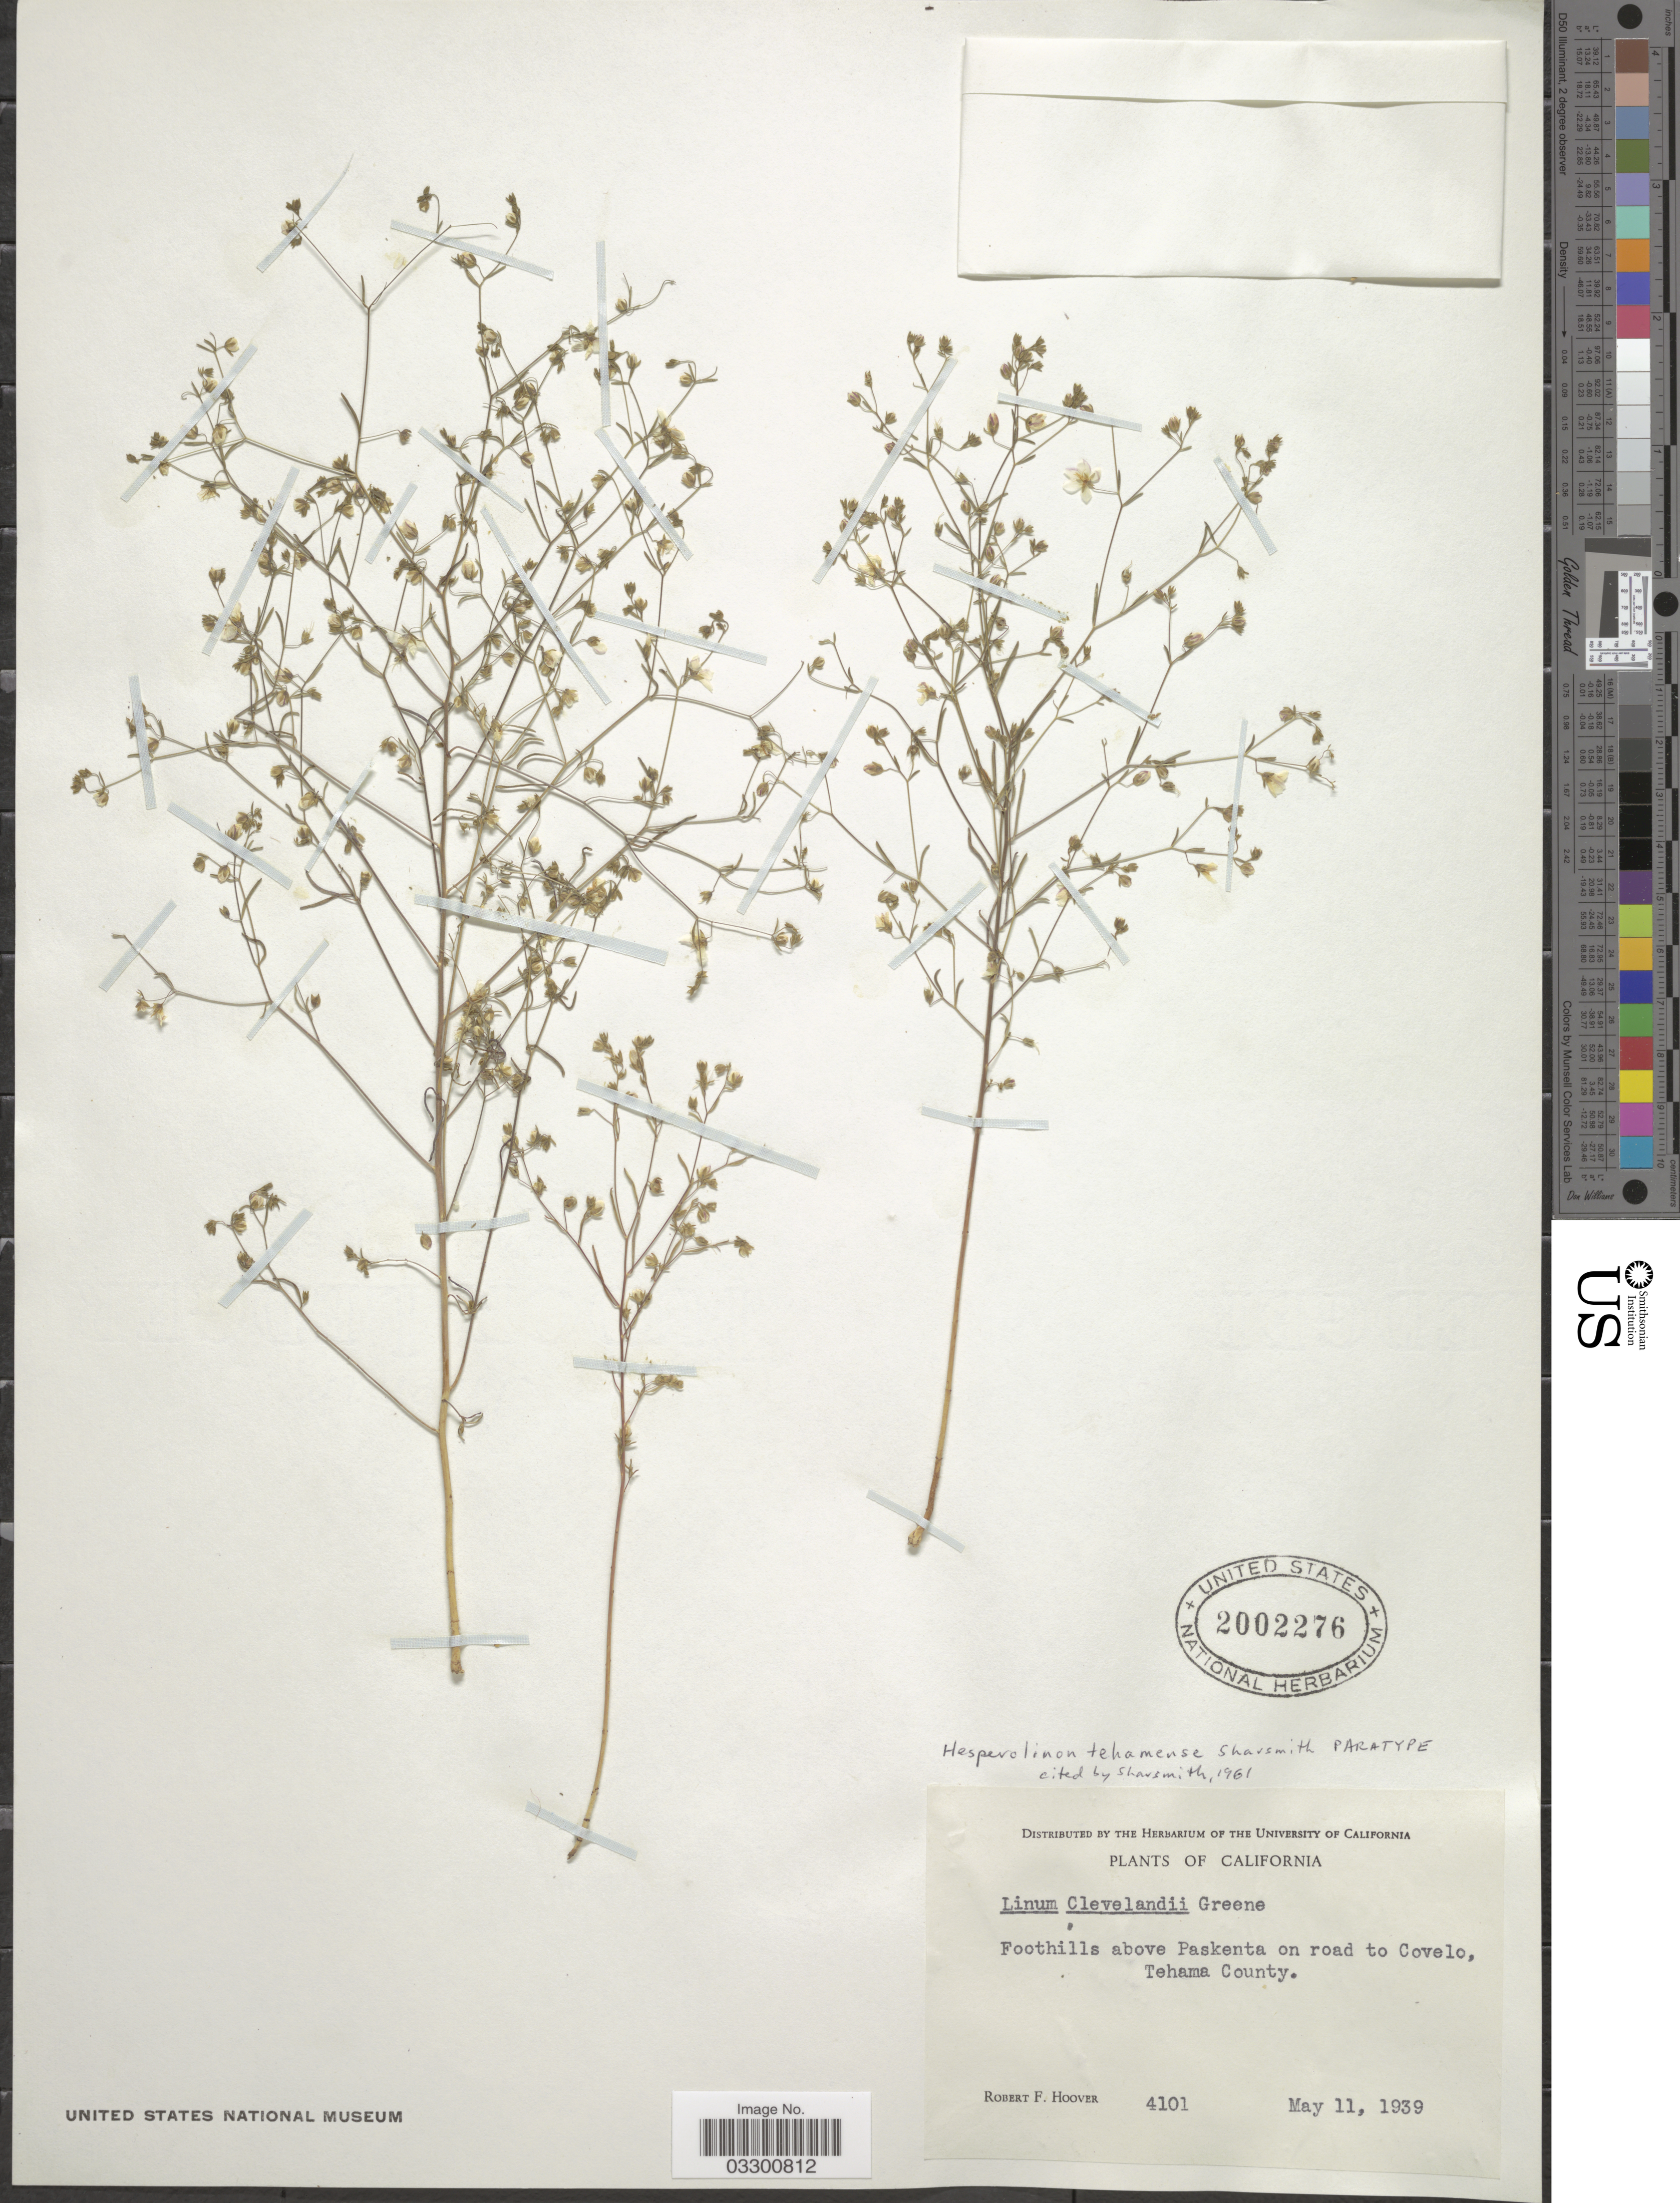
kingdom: Plantae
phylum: Tracheophyta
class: Magnoliopsida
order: Malpighiales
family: Linaceae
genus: Linum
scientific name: Linum tehamense (H. Sharsm.) comb. nov. ined.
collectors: R. F. Hoover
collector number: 4101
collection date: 1939-05-11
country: United States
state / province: California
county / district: Tehama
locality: Foothills above Paskenta on road to Covelo, Tehama County.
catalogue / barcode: US 2002276